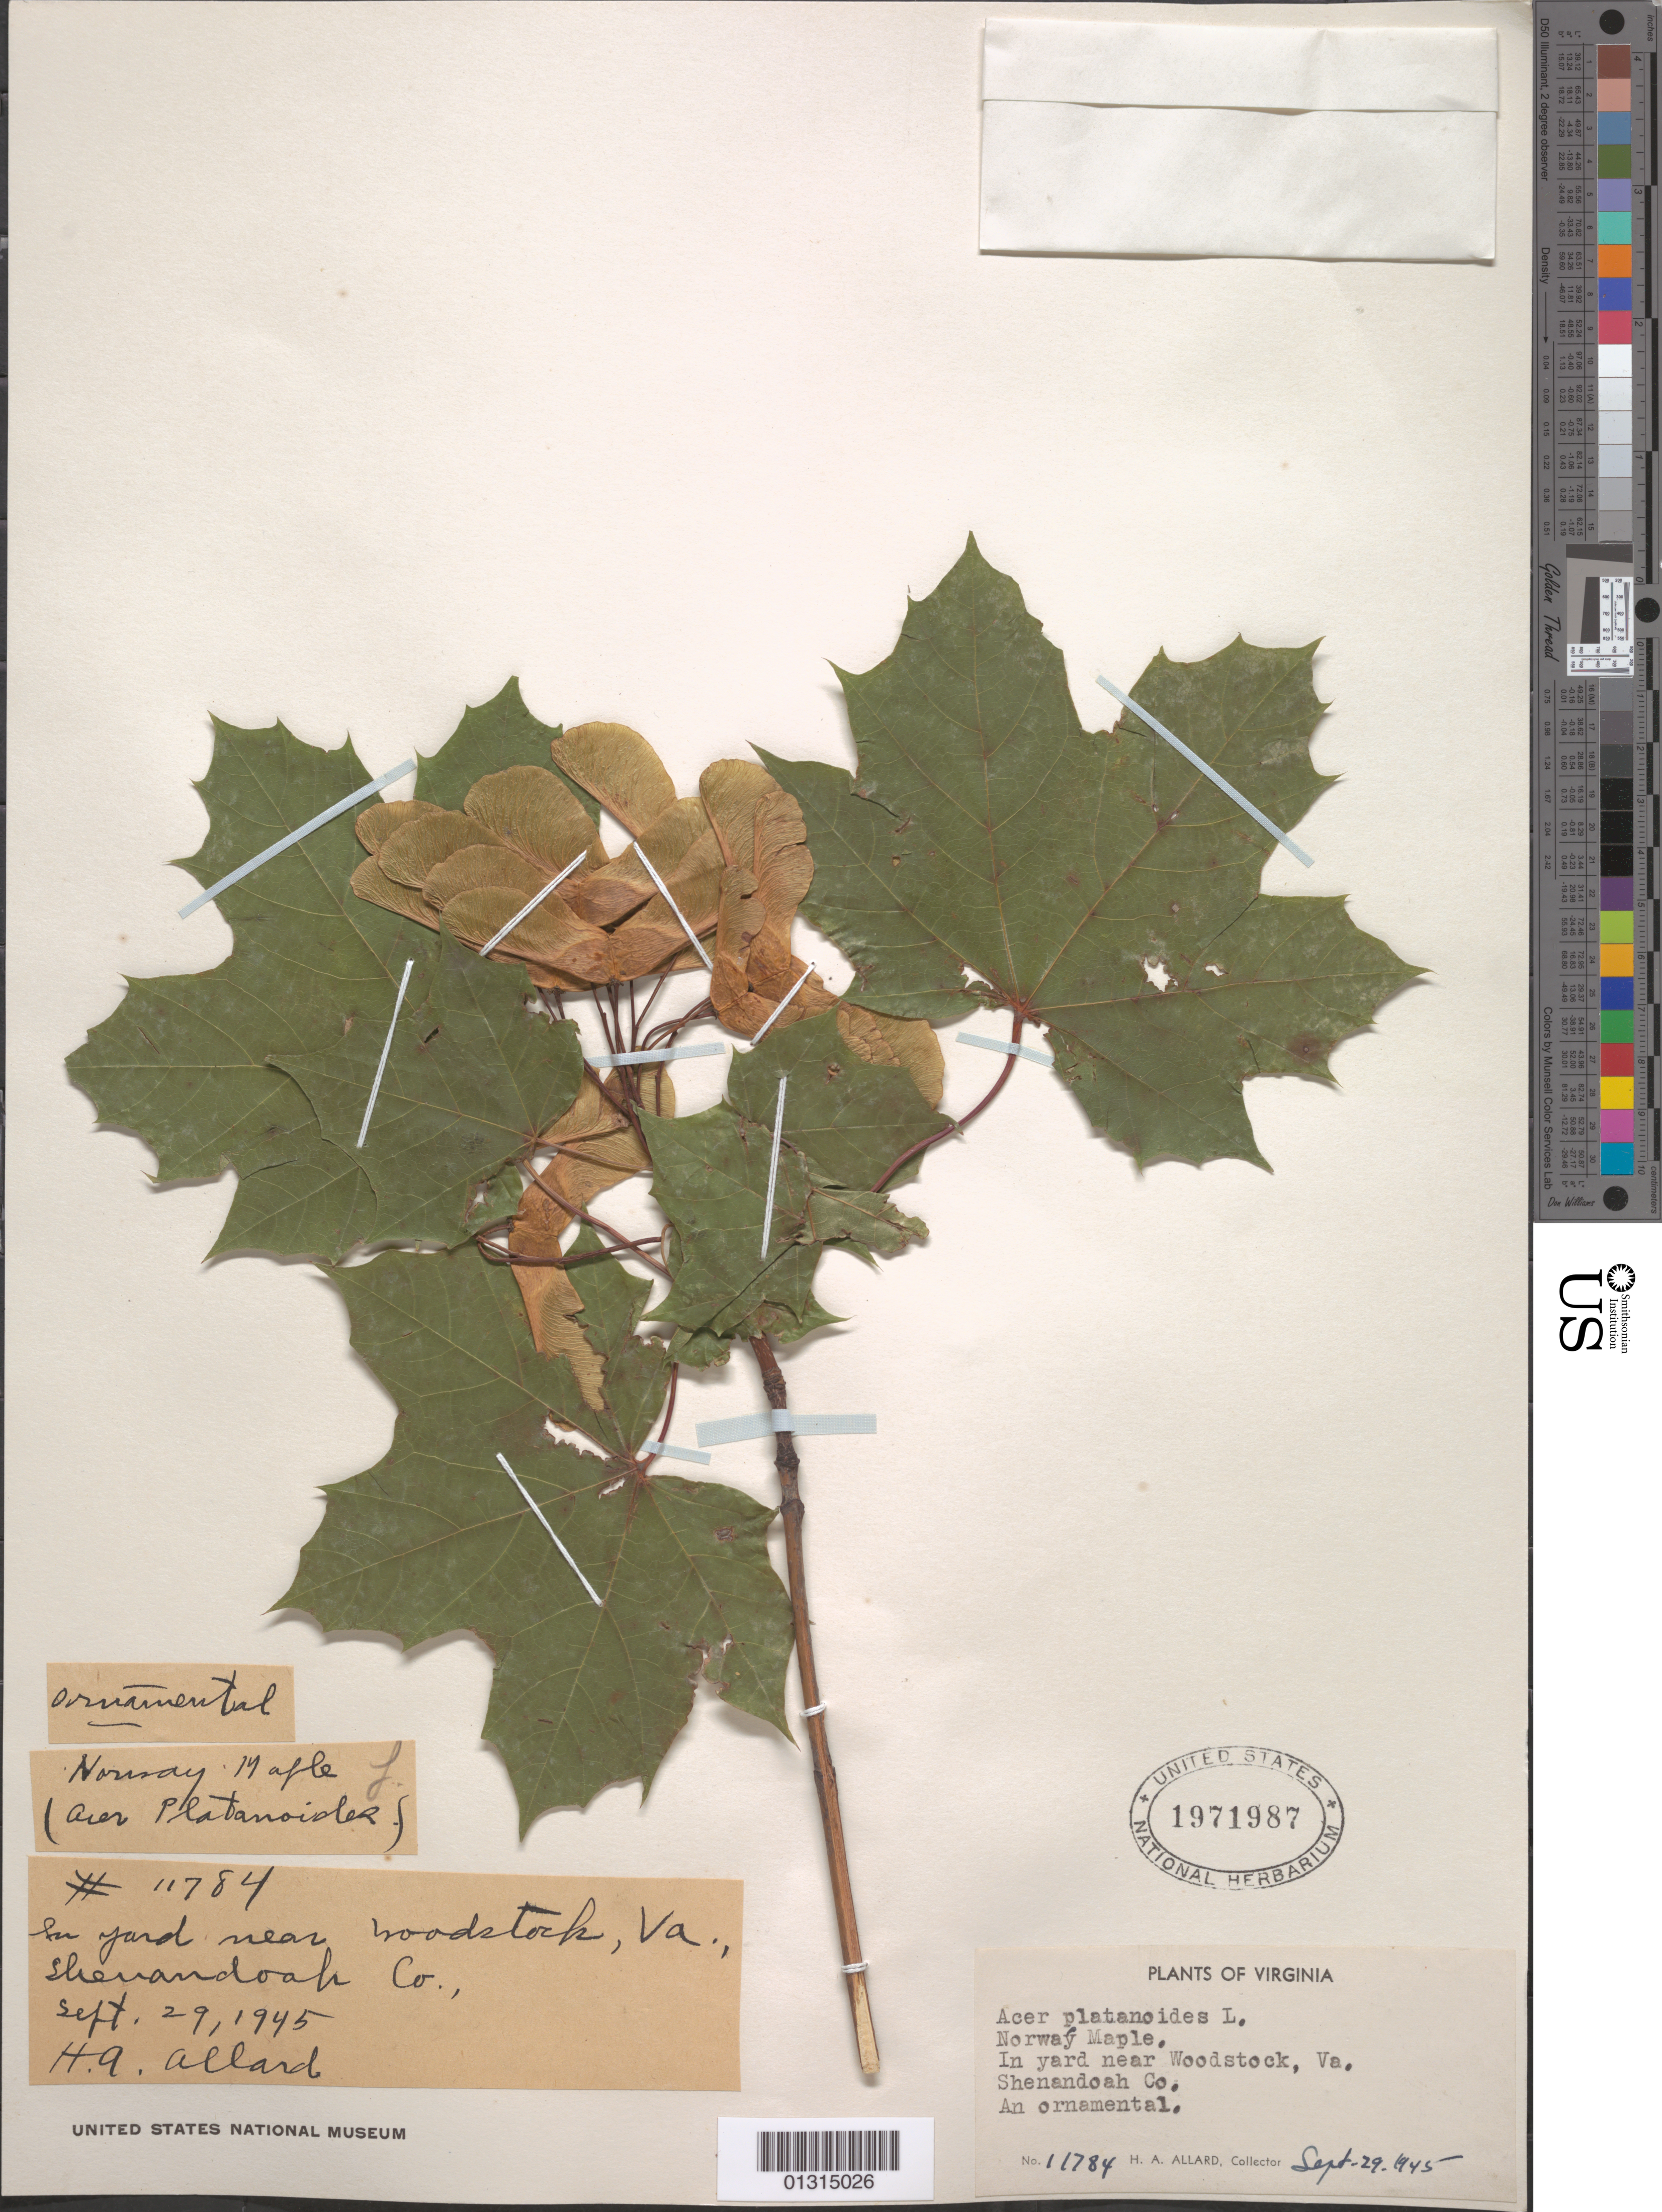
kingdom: Plantae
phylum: Tracheophyta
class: Magnoliopsida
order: Sapindales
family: Sapindaceae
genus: Acer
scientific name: Acer platanoides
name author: L.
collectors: H. A. Allard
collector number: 11784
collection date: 1945-09-29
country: United States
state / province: Virginia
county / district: Shenandoah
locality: Shenandoah County, in yard near Woodstock, VA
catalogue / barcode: US 1971987